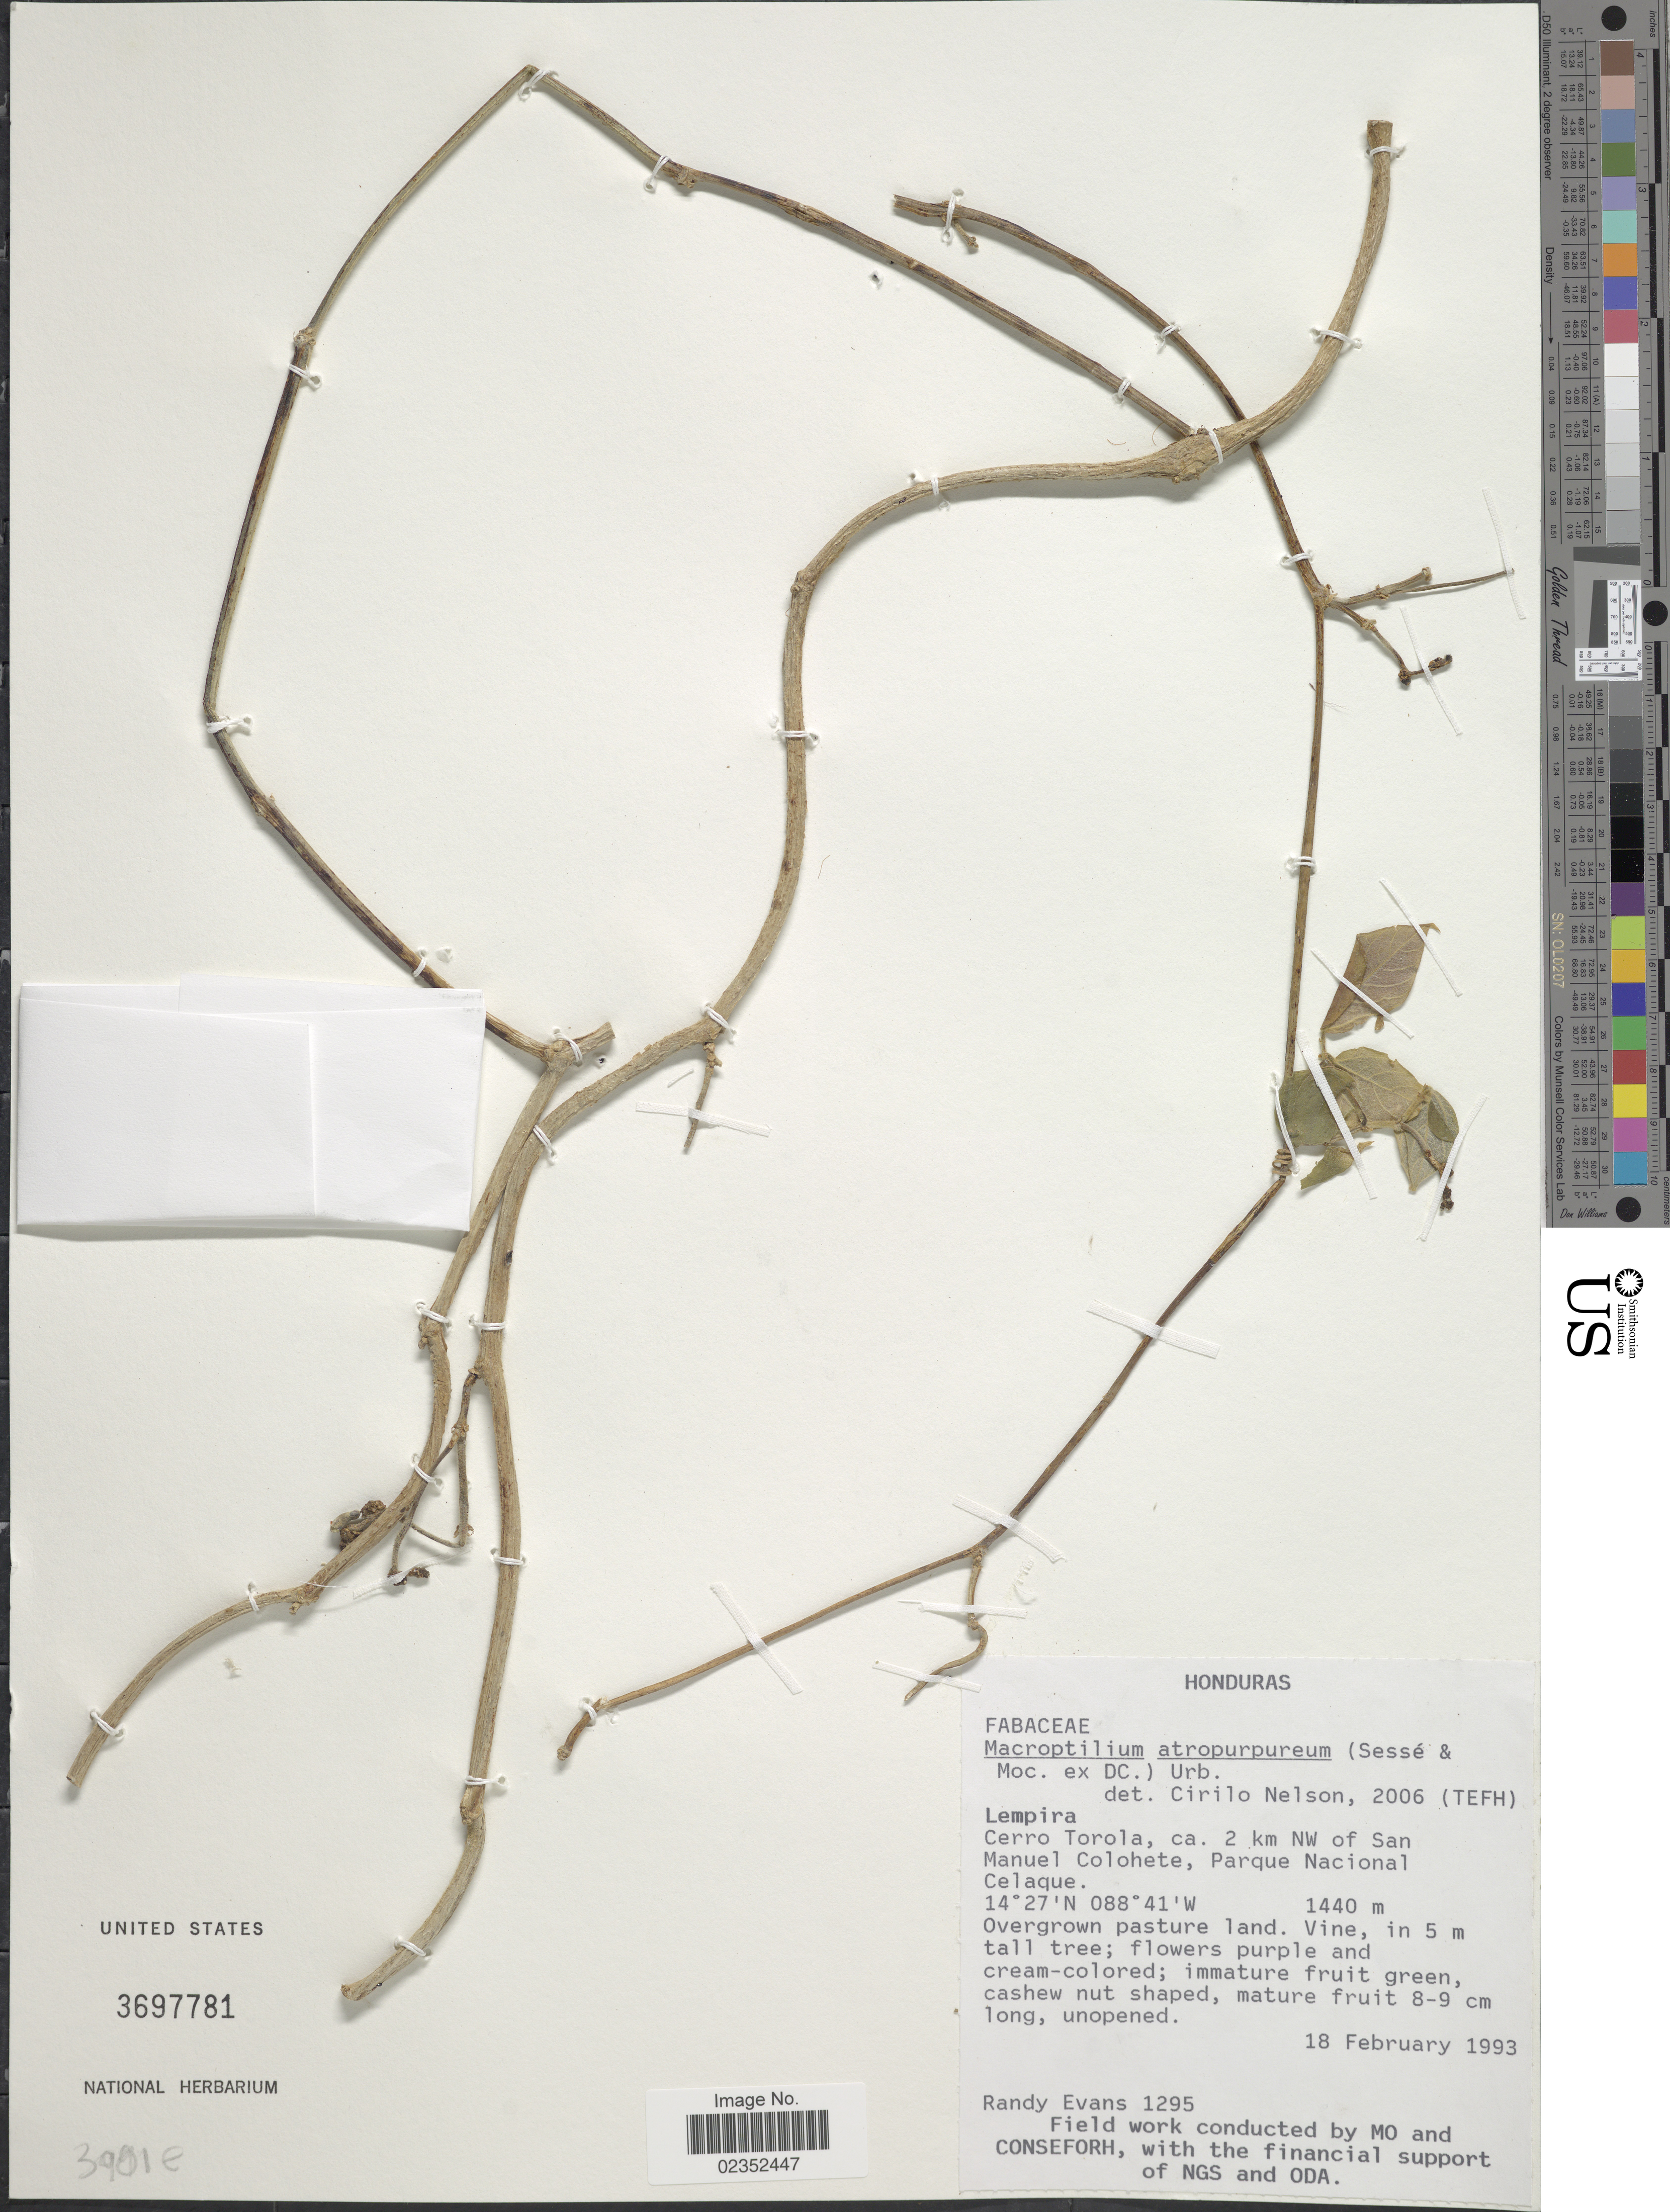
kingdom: Plantae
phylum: Tracheophyta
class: Magnoliopsida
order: Fabales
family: Fabaceae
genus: Macroptilium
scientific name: Macroptilium atropurpureum var. sericeus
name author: (Moc. & Sessé ex DC.) Urb.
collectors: R. Evans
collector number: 1295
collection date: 1993-02-18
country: Honduras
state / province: Lempira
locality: Cerro Torola, ca. 2 km NW of San Manuel Colohete, Parque Nacional Celaque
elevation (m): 1440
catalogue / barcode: US 3697781